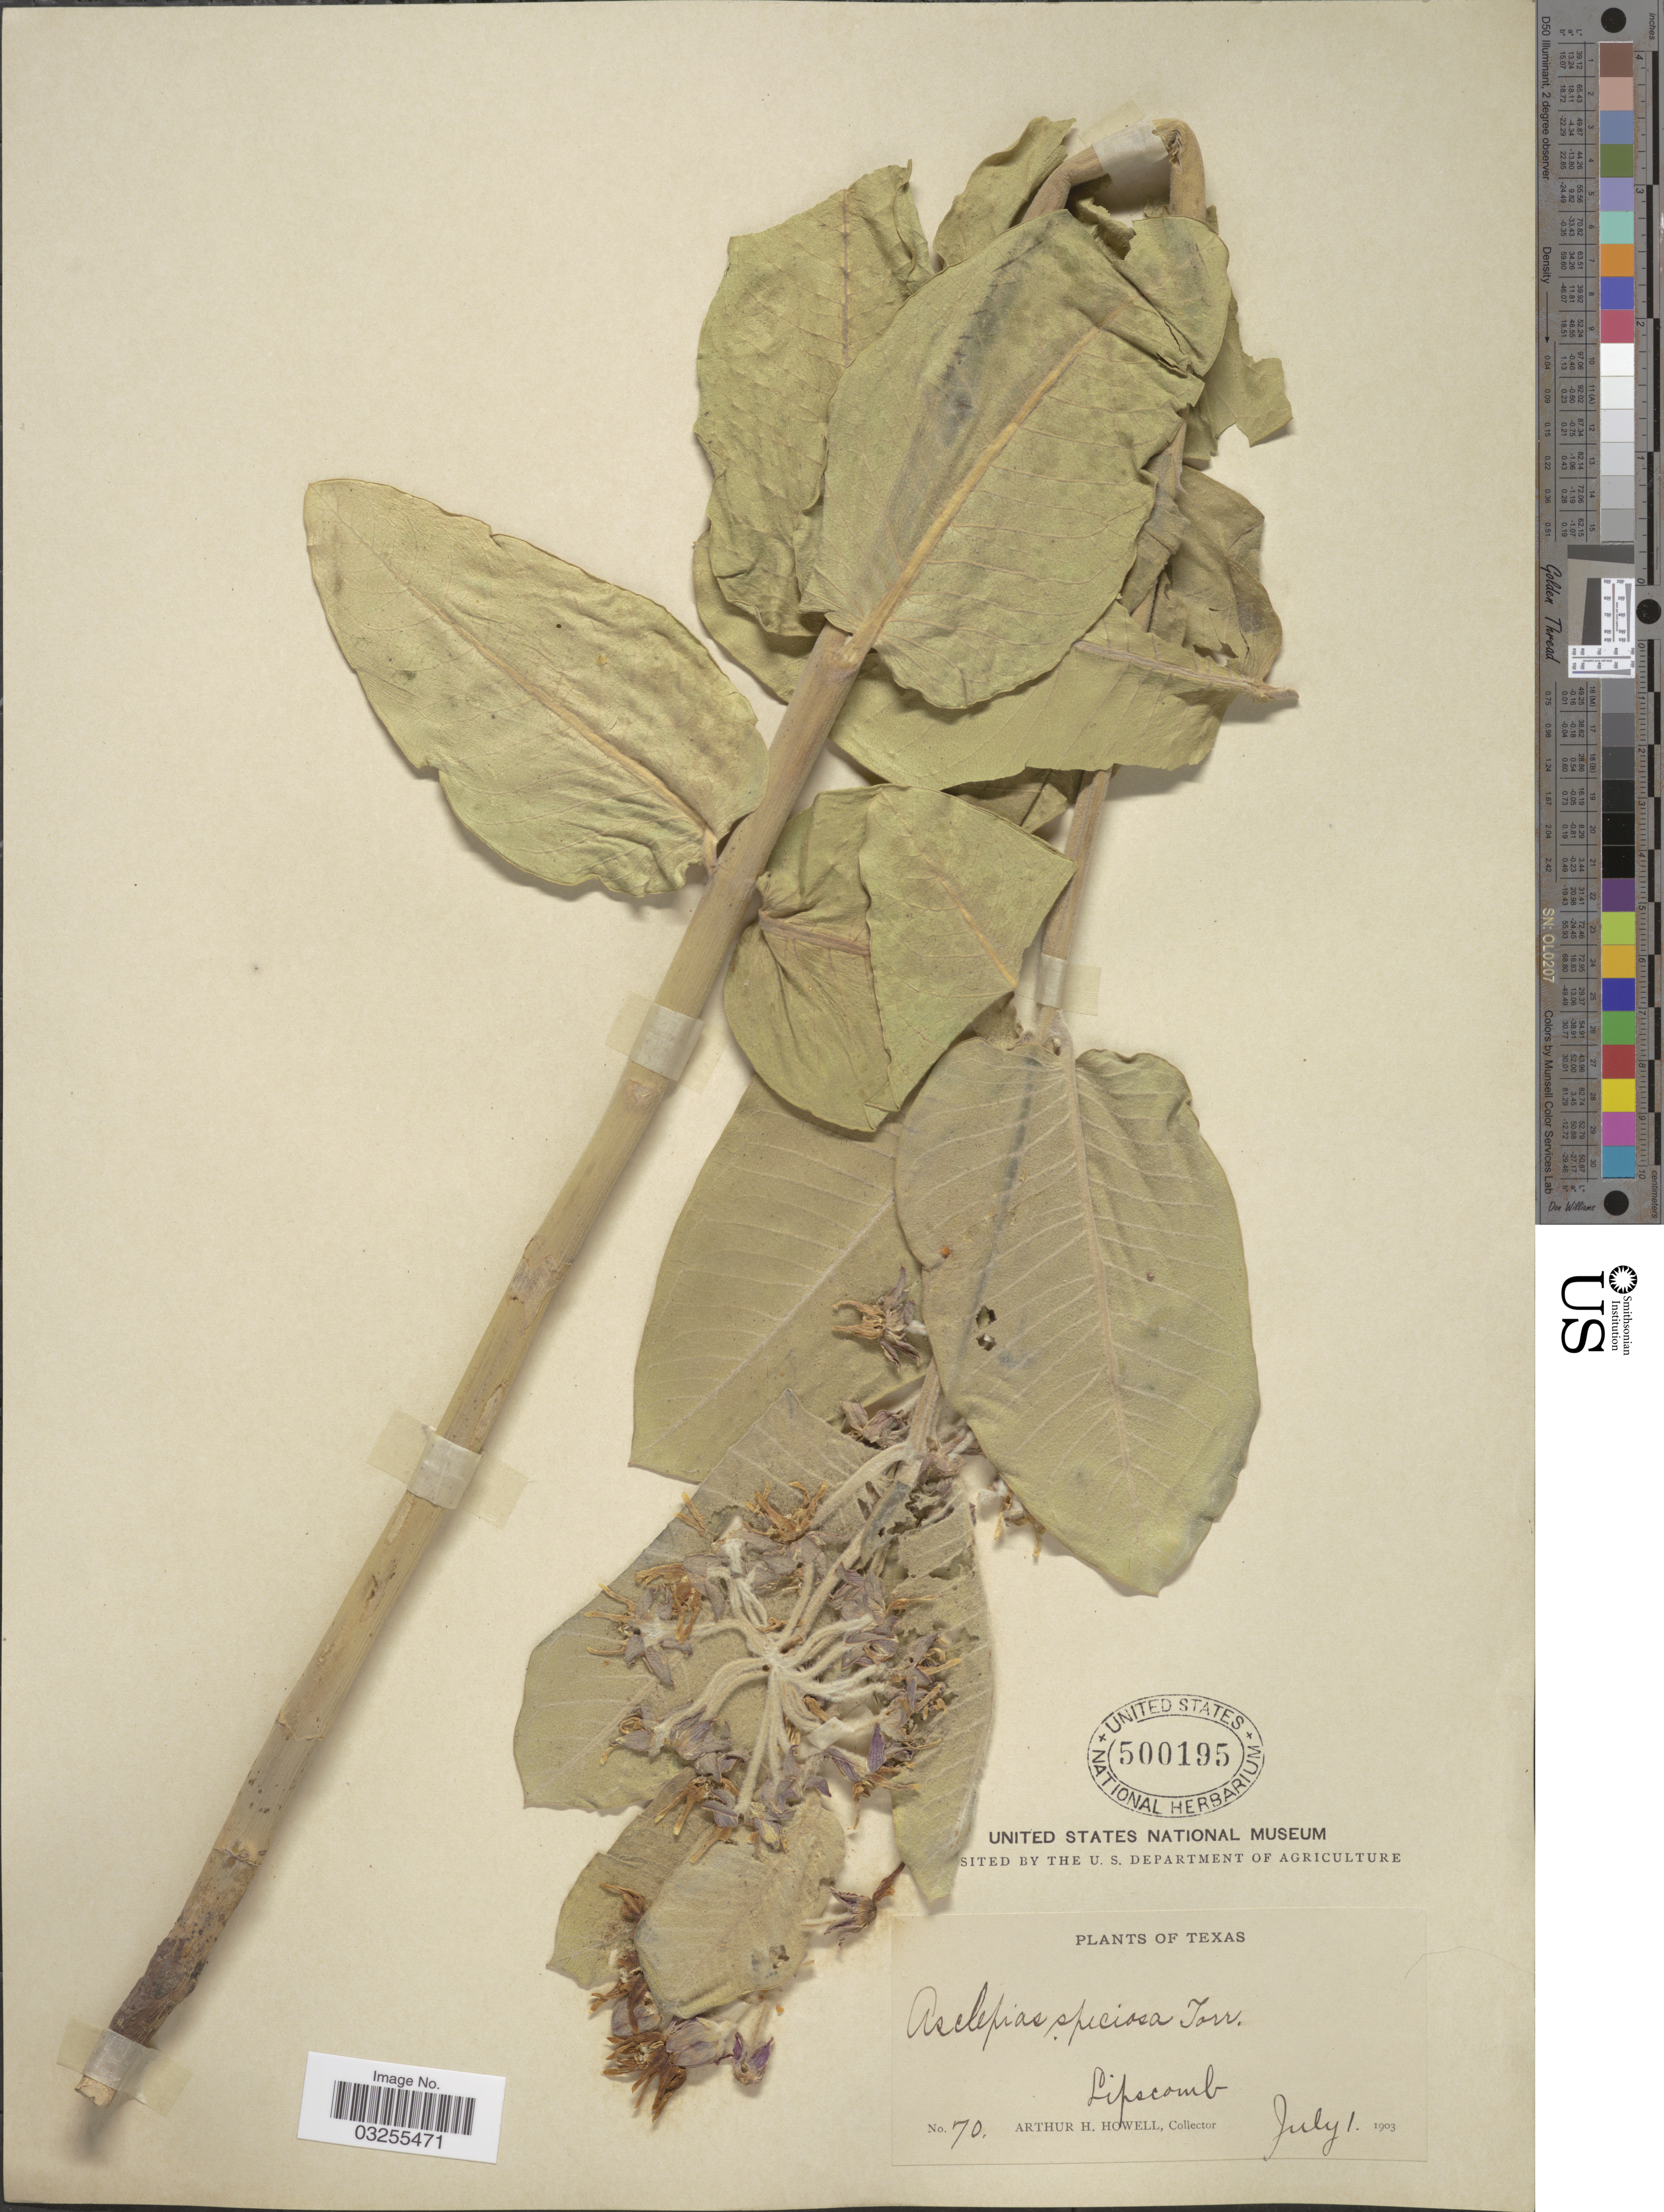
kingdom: Plantae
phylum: Tracheophyta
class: Magnoliopsida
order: Gentianales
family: Apocynaceae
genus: Asclepias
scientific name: Asclepias speciosa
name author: Torr.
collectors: A. Howell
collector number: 70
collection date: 1903-07-01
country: United States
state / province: Texas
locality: Lipscomb.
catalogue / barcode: US 500195